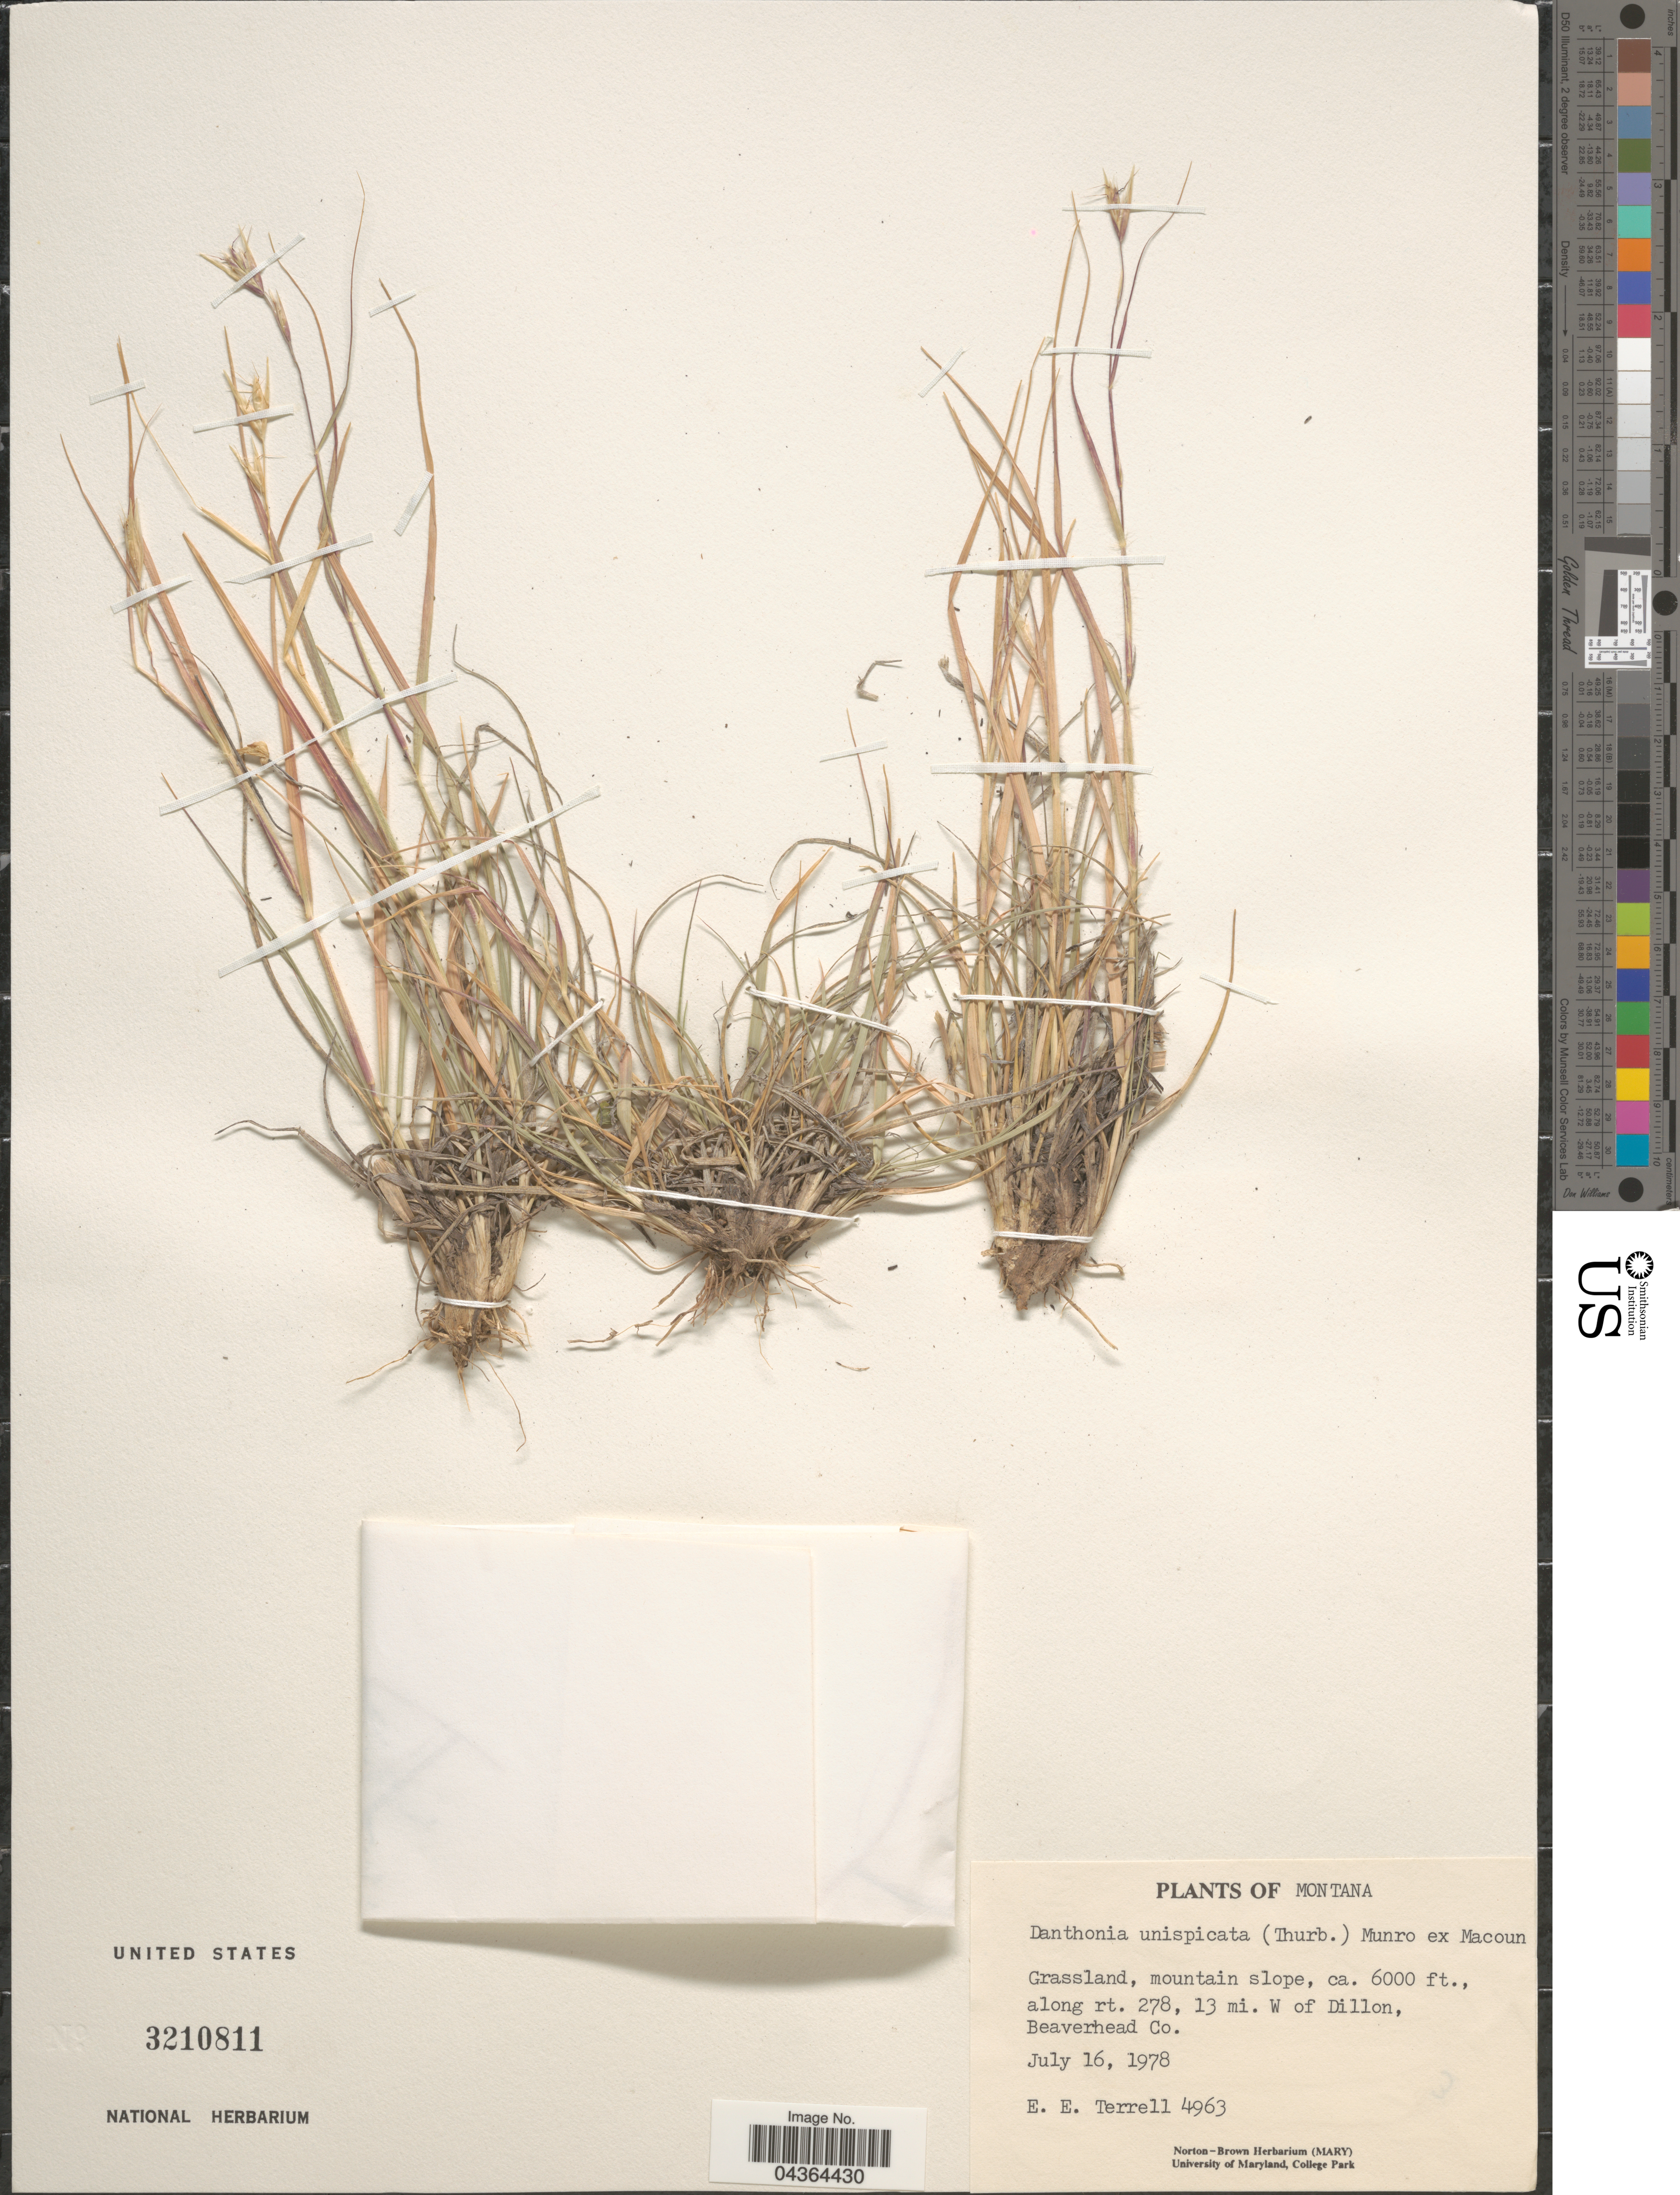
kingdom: Plantae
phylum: Tracheophyta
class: Liliopsida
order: Poales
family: Poaceae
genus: Danthonia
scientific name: Danthonia unispicata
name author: (Thurb.) Munro ex Macoun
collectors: E. E. Terrell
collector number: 4963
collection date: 1978-07-16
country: United States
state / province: Montana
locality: Grassland, mountain slope, along rt. 278, 13 mi. W of Dillon, Beaverhead Co.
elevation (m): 1829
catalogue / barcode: US 3210811